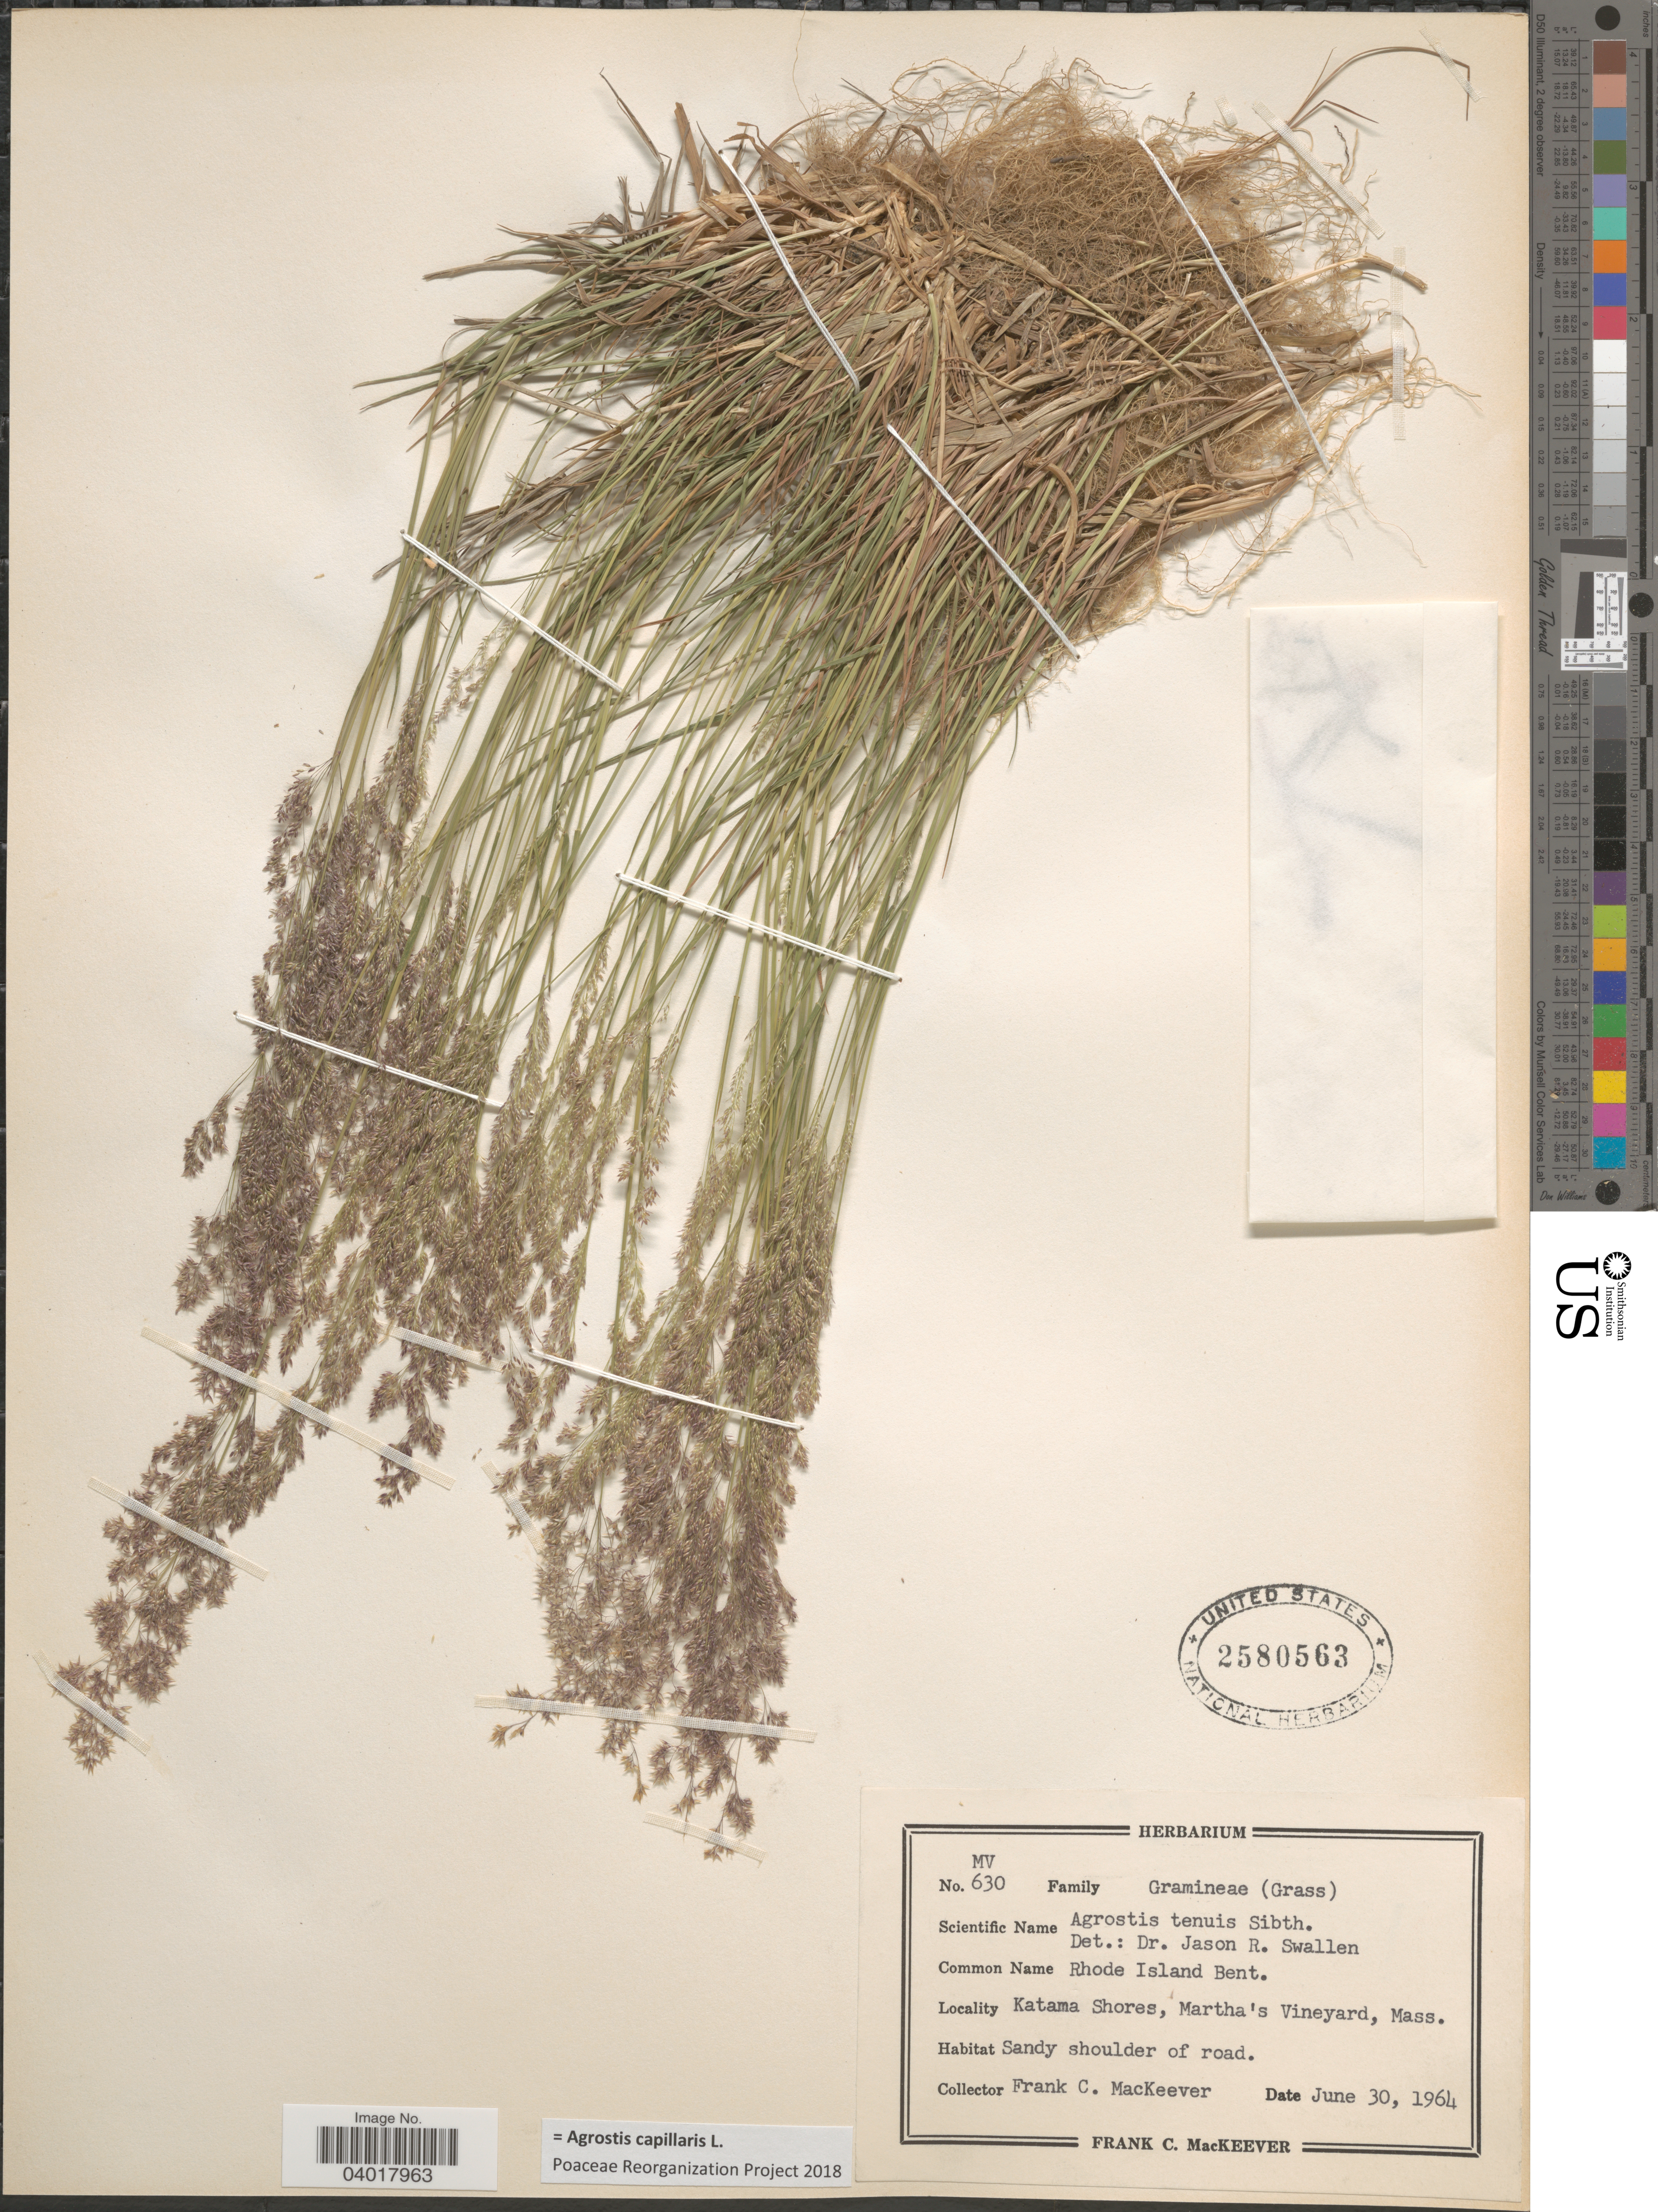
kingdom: Plantae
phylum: Tracheophyta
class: Liliopsida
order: Poales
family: Poaceae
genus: Agrostis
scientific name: Agrostis capillaris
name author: L.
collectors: F. C. MacKeever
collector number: MV 630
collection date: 1964-06-30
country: United States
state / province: Massachusetts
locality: Katama Shores, Martha's Vineyard.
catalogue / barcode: US 2580563